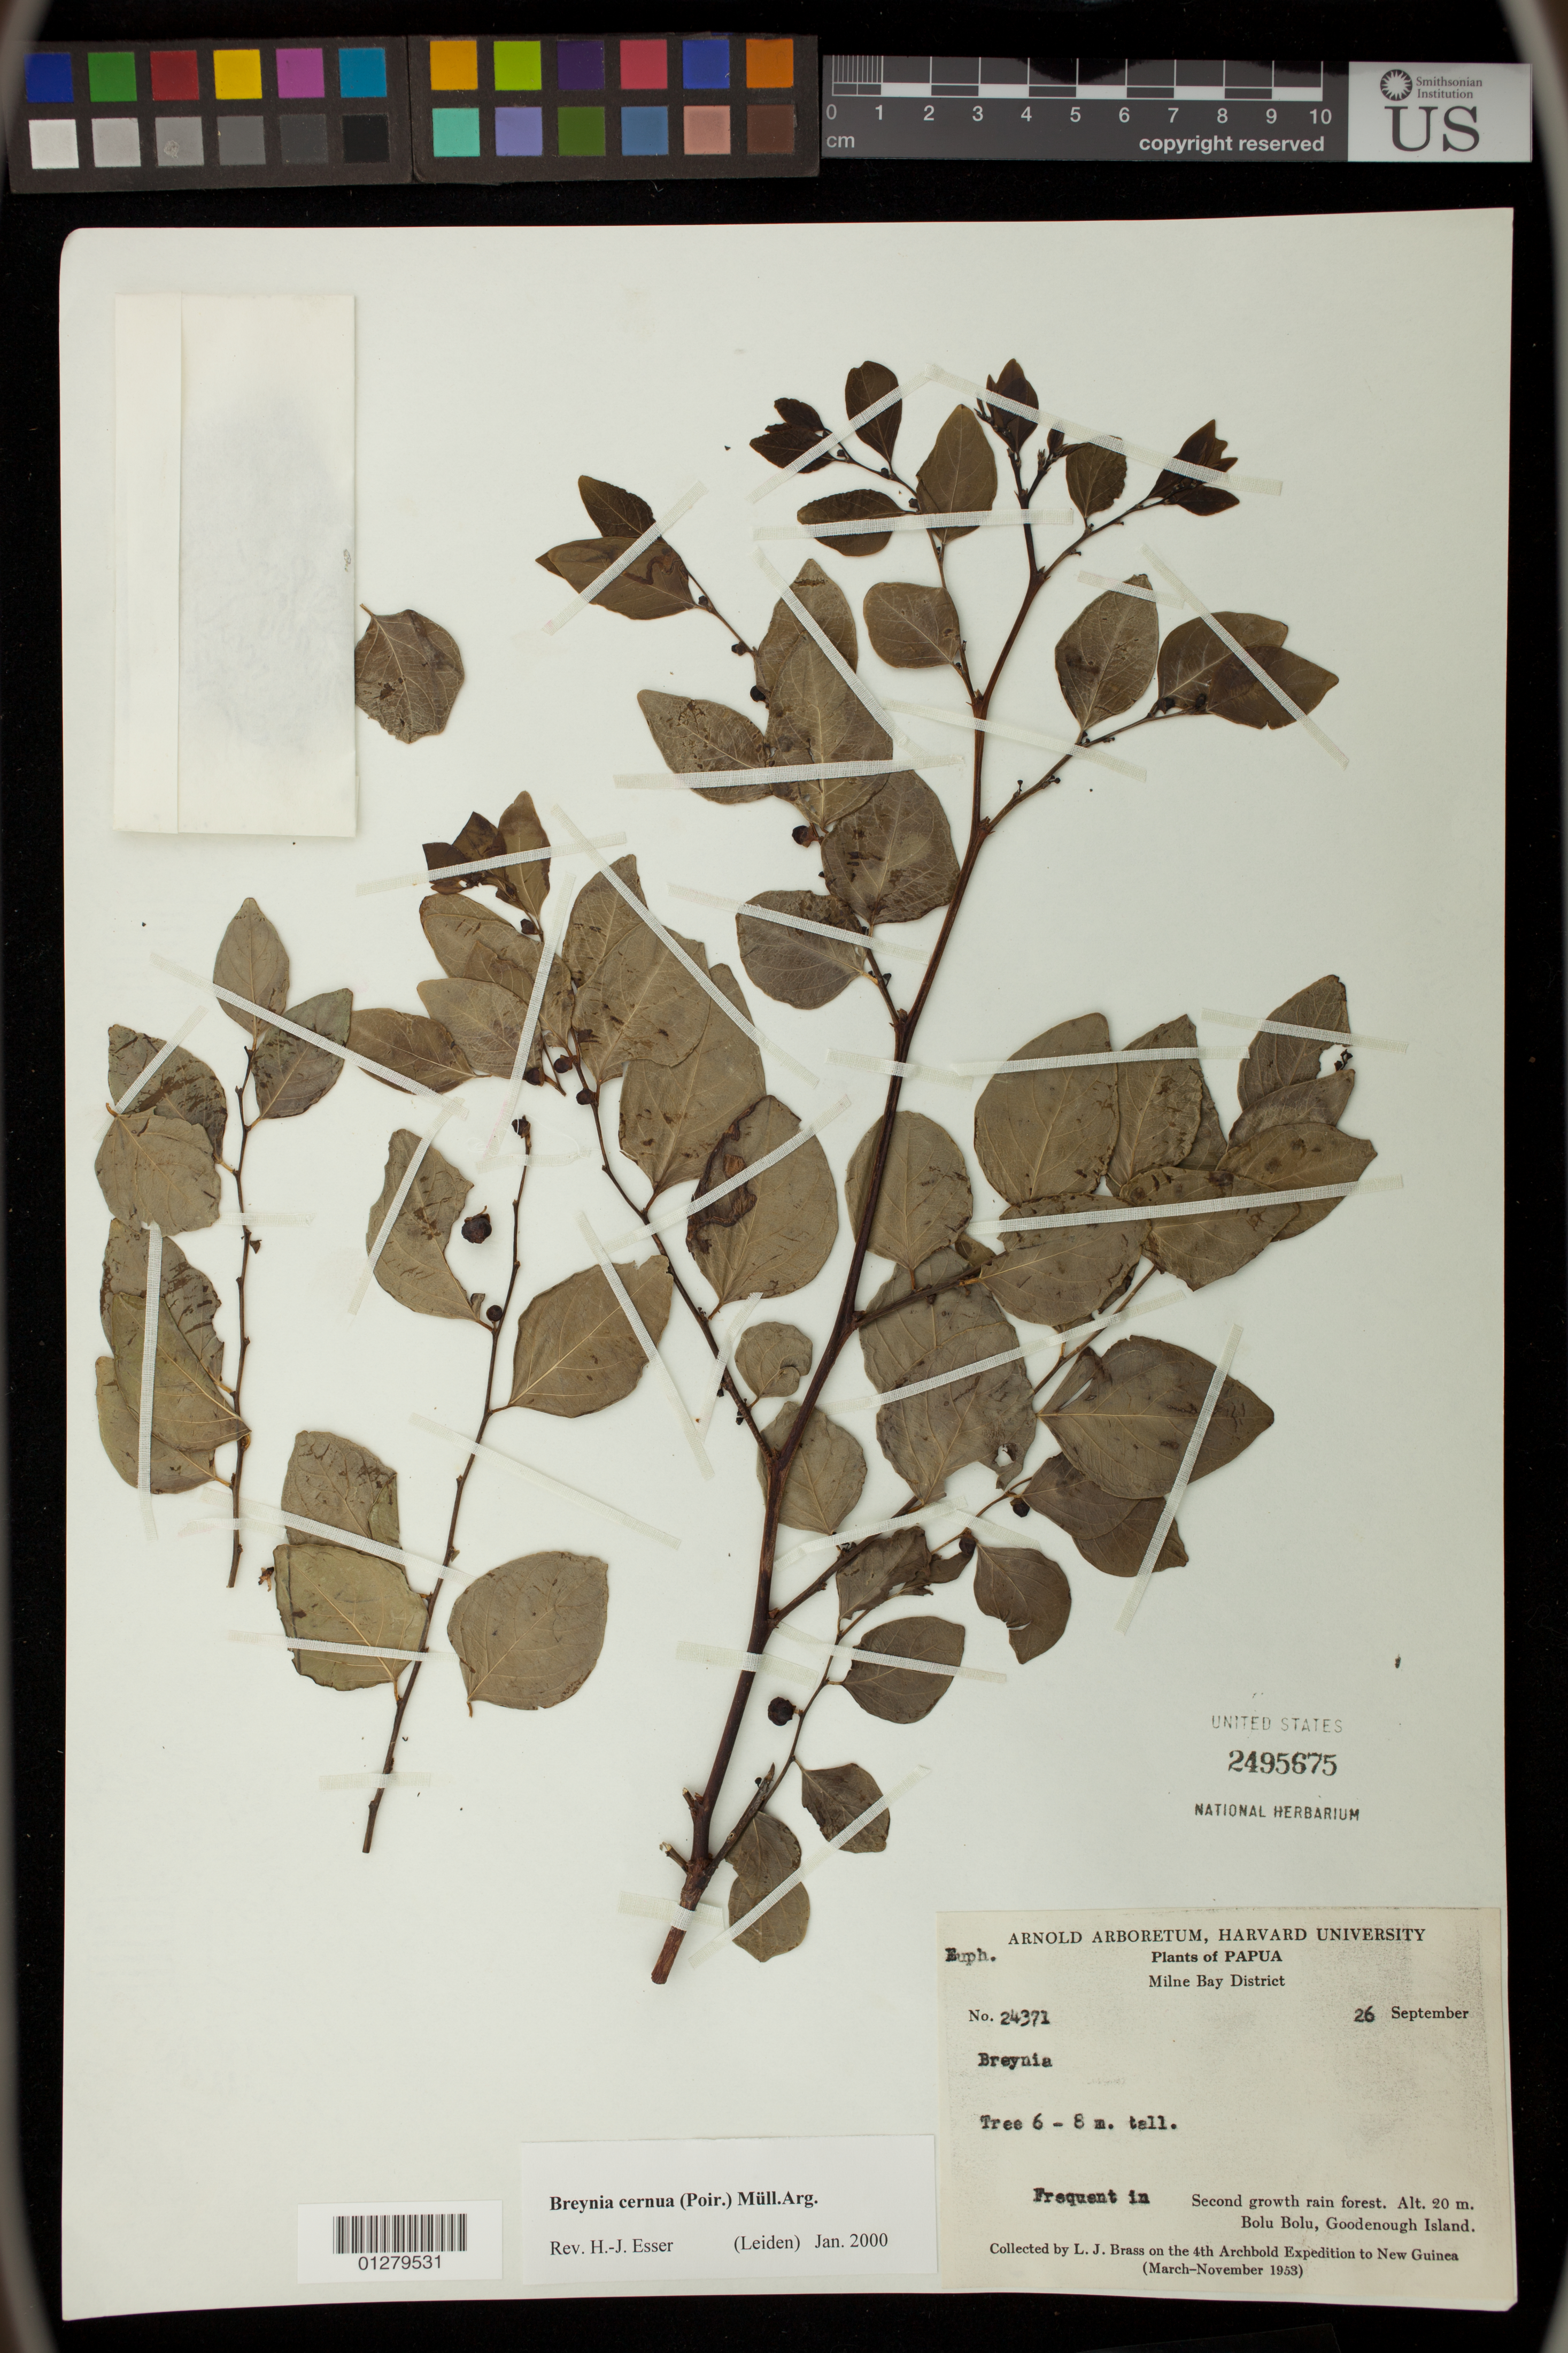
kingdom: Plantae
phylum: Tracheophyta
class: Magnoliopsida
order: Malpighiales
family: Phyllanthaceae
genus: Phyllanthus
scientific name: Phyllanthus cernuus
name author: Poir.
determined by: Wagner, W. L., (BOT), Smithsonian Institution - National Museum of Natural History (UNITED STATES)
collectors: L. J. Brass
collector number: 24371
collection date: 1953-09-26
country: Papua New Guinea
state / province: Milne Bay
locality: Bolu Bolu, Goodenough Island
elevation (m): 20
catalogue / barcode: US 2495675